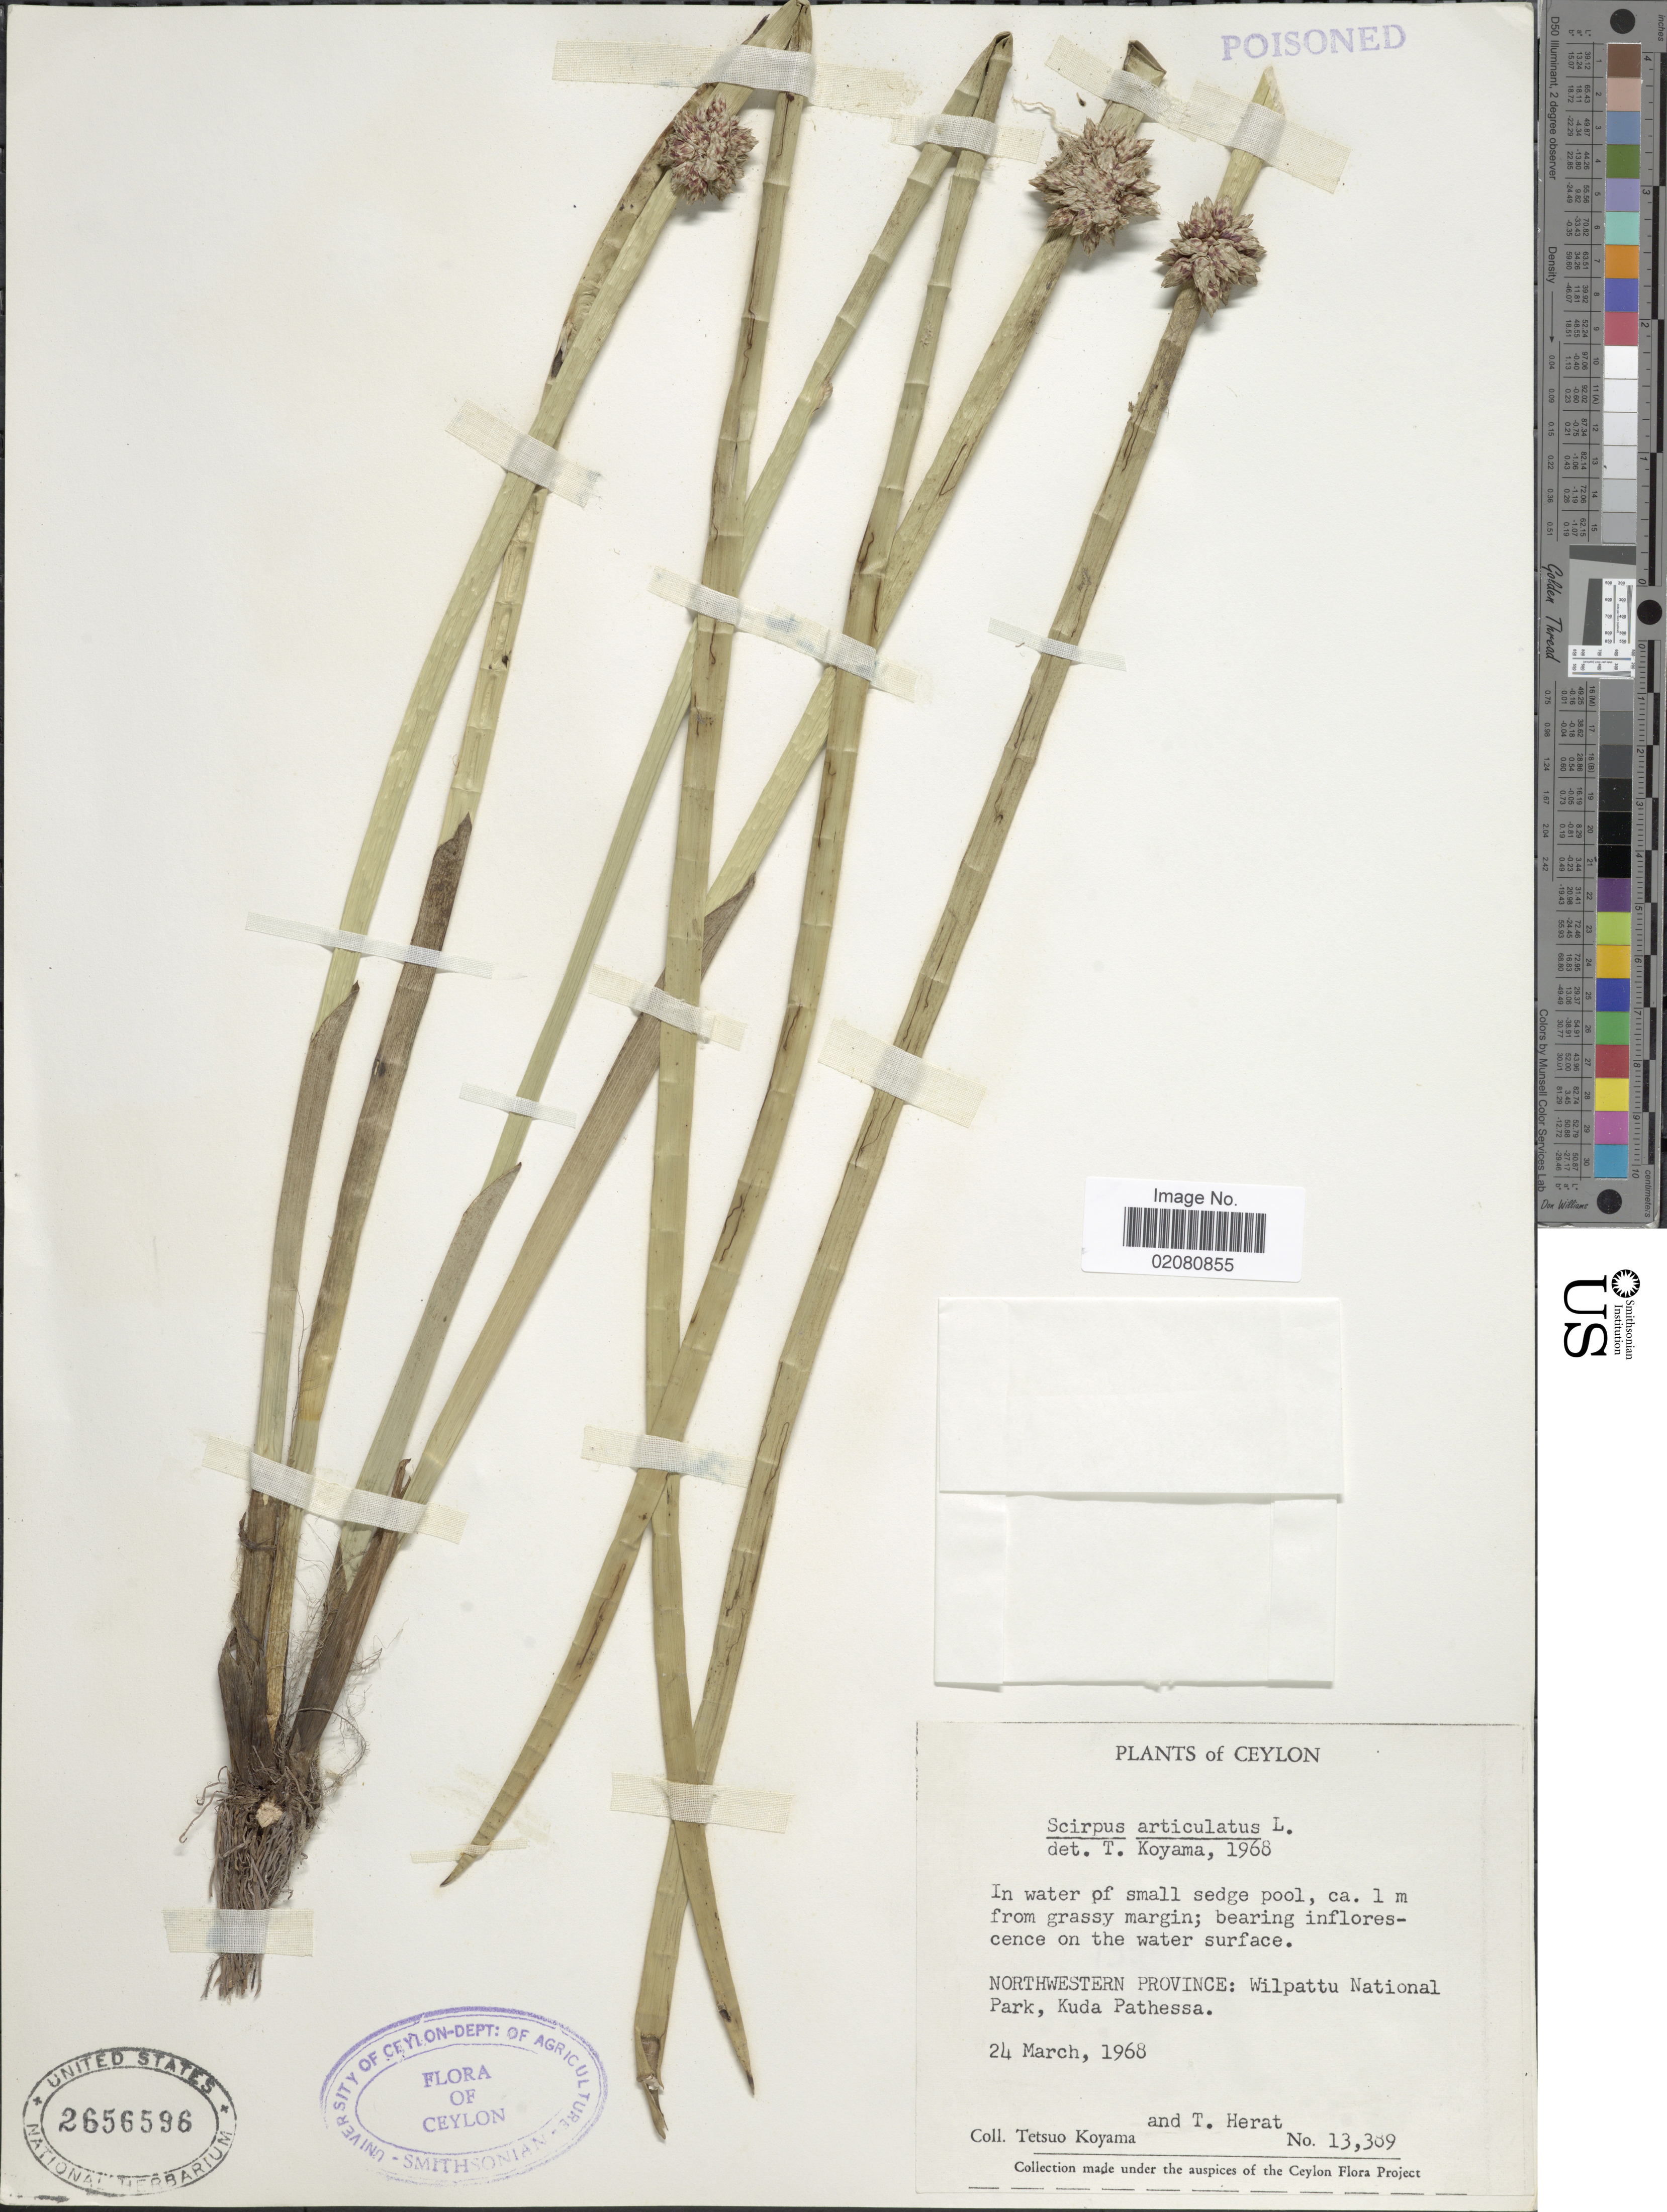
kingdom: Plantae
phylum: Tracheophyta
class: Liliopsida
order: Poales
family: Cyperaceae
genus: Schoenoplectus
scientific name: Schoenoplectus articulatus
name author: (L.) Palla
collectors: T. Koyama & T. Herat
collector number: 13389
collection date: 1968-03-24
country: Sri Lanka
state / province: North Western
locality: Ceylon. Northwestern Province: Wilpattu National Park, Kuda Pathessa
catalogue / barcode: US 2656596